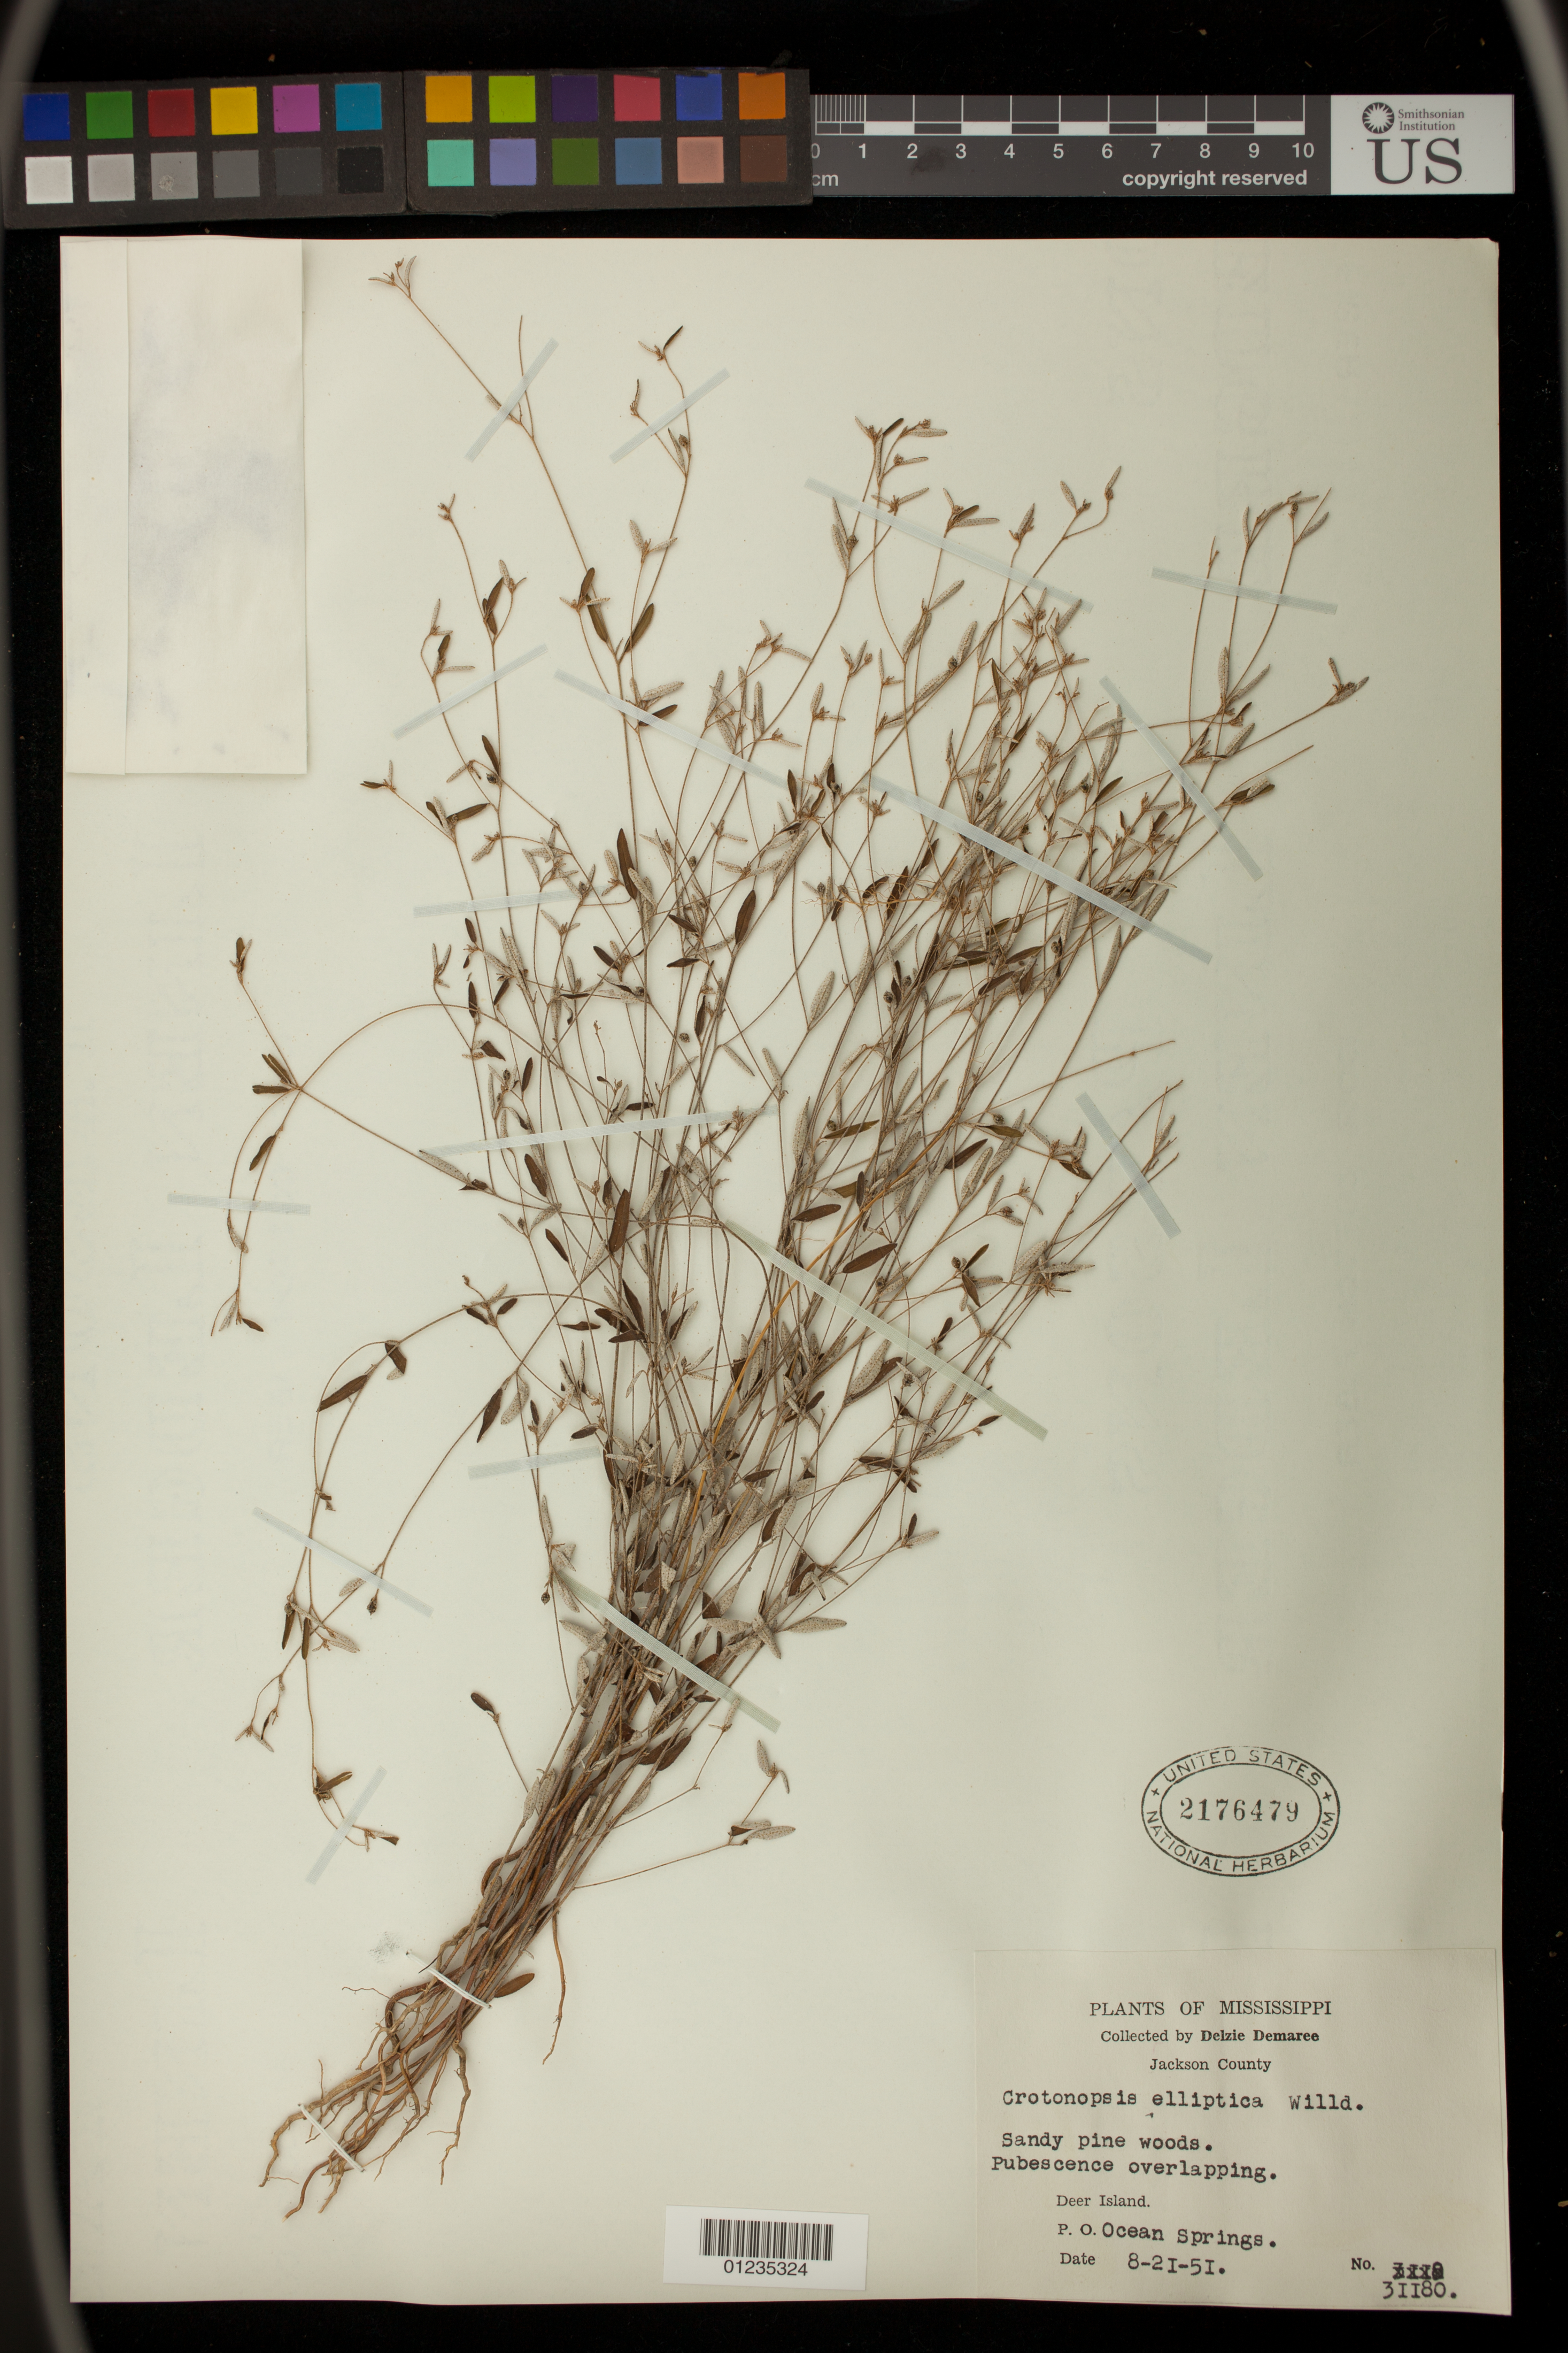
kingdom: Plantae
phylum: Tracheophyta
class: Magnoliopsida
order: Malpighiales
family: Euphorbiaceae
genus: Crotonopsis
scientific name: Crotonopsis elliptica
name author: Willd.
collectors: D. Demaree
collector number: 31180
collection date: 1951-08-21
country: United States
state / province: Mississippi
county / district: Jackson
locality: Deer Island.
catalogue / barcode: US 2176479